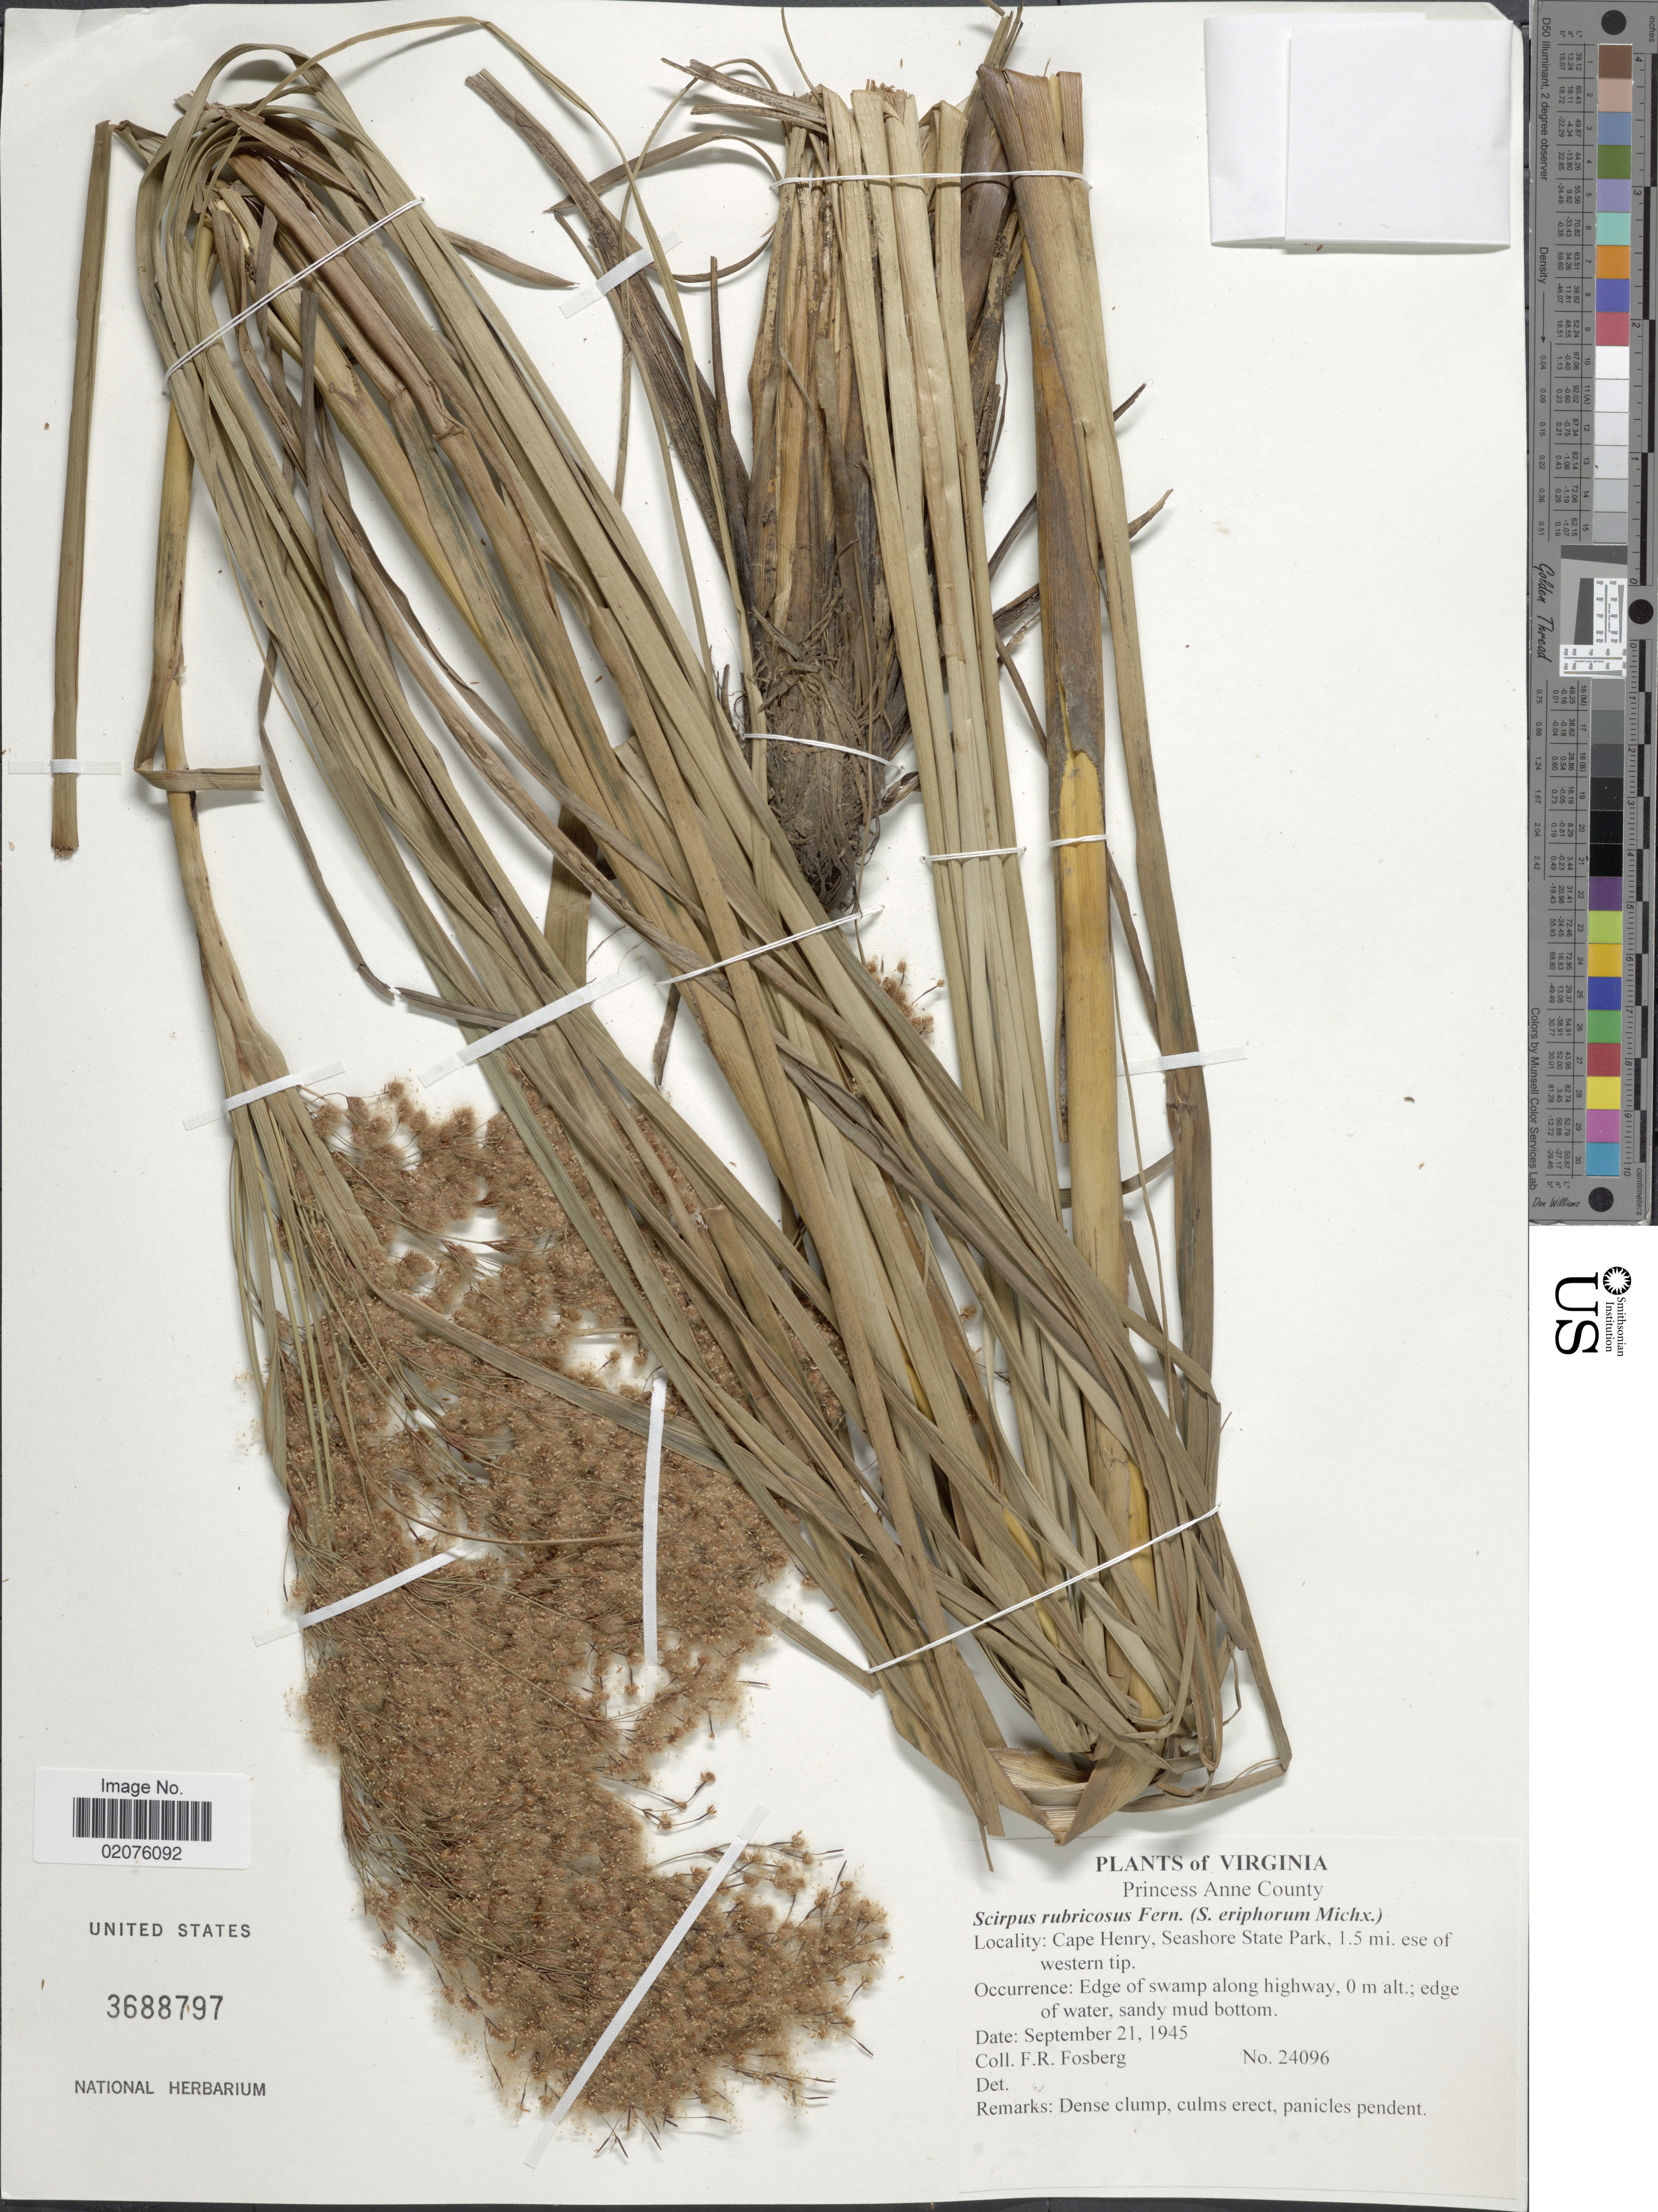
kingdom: Plantae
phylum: Tracheophyta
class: Liliopsida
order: Poales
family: Cyperaceae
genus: Scirpus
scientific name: Scirpus rubricosus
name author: Fernald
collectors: F. R. Fosberg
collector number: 24096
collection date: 1945-09-21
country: United States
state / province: Virginia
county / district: City of Virginia Beach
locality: Cape Henry, Seashire State Park, 1.5 mi. ese. of western tip. along highway. Princess Anne County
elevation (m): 0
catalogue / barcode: US 3688797